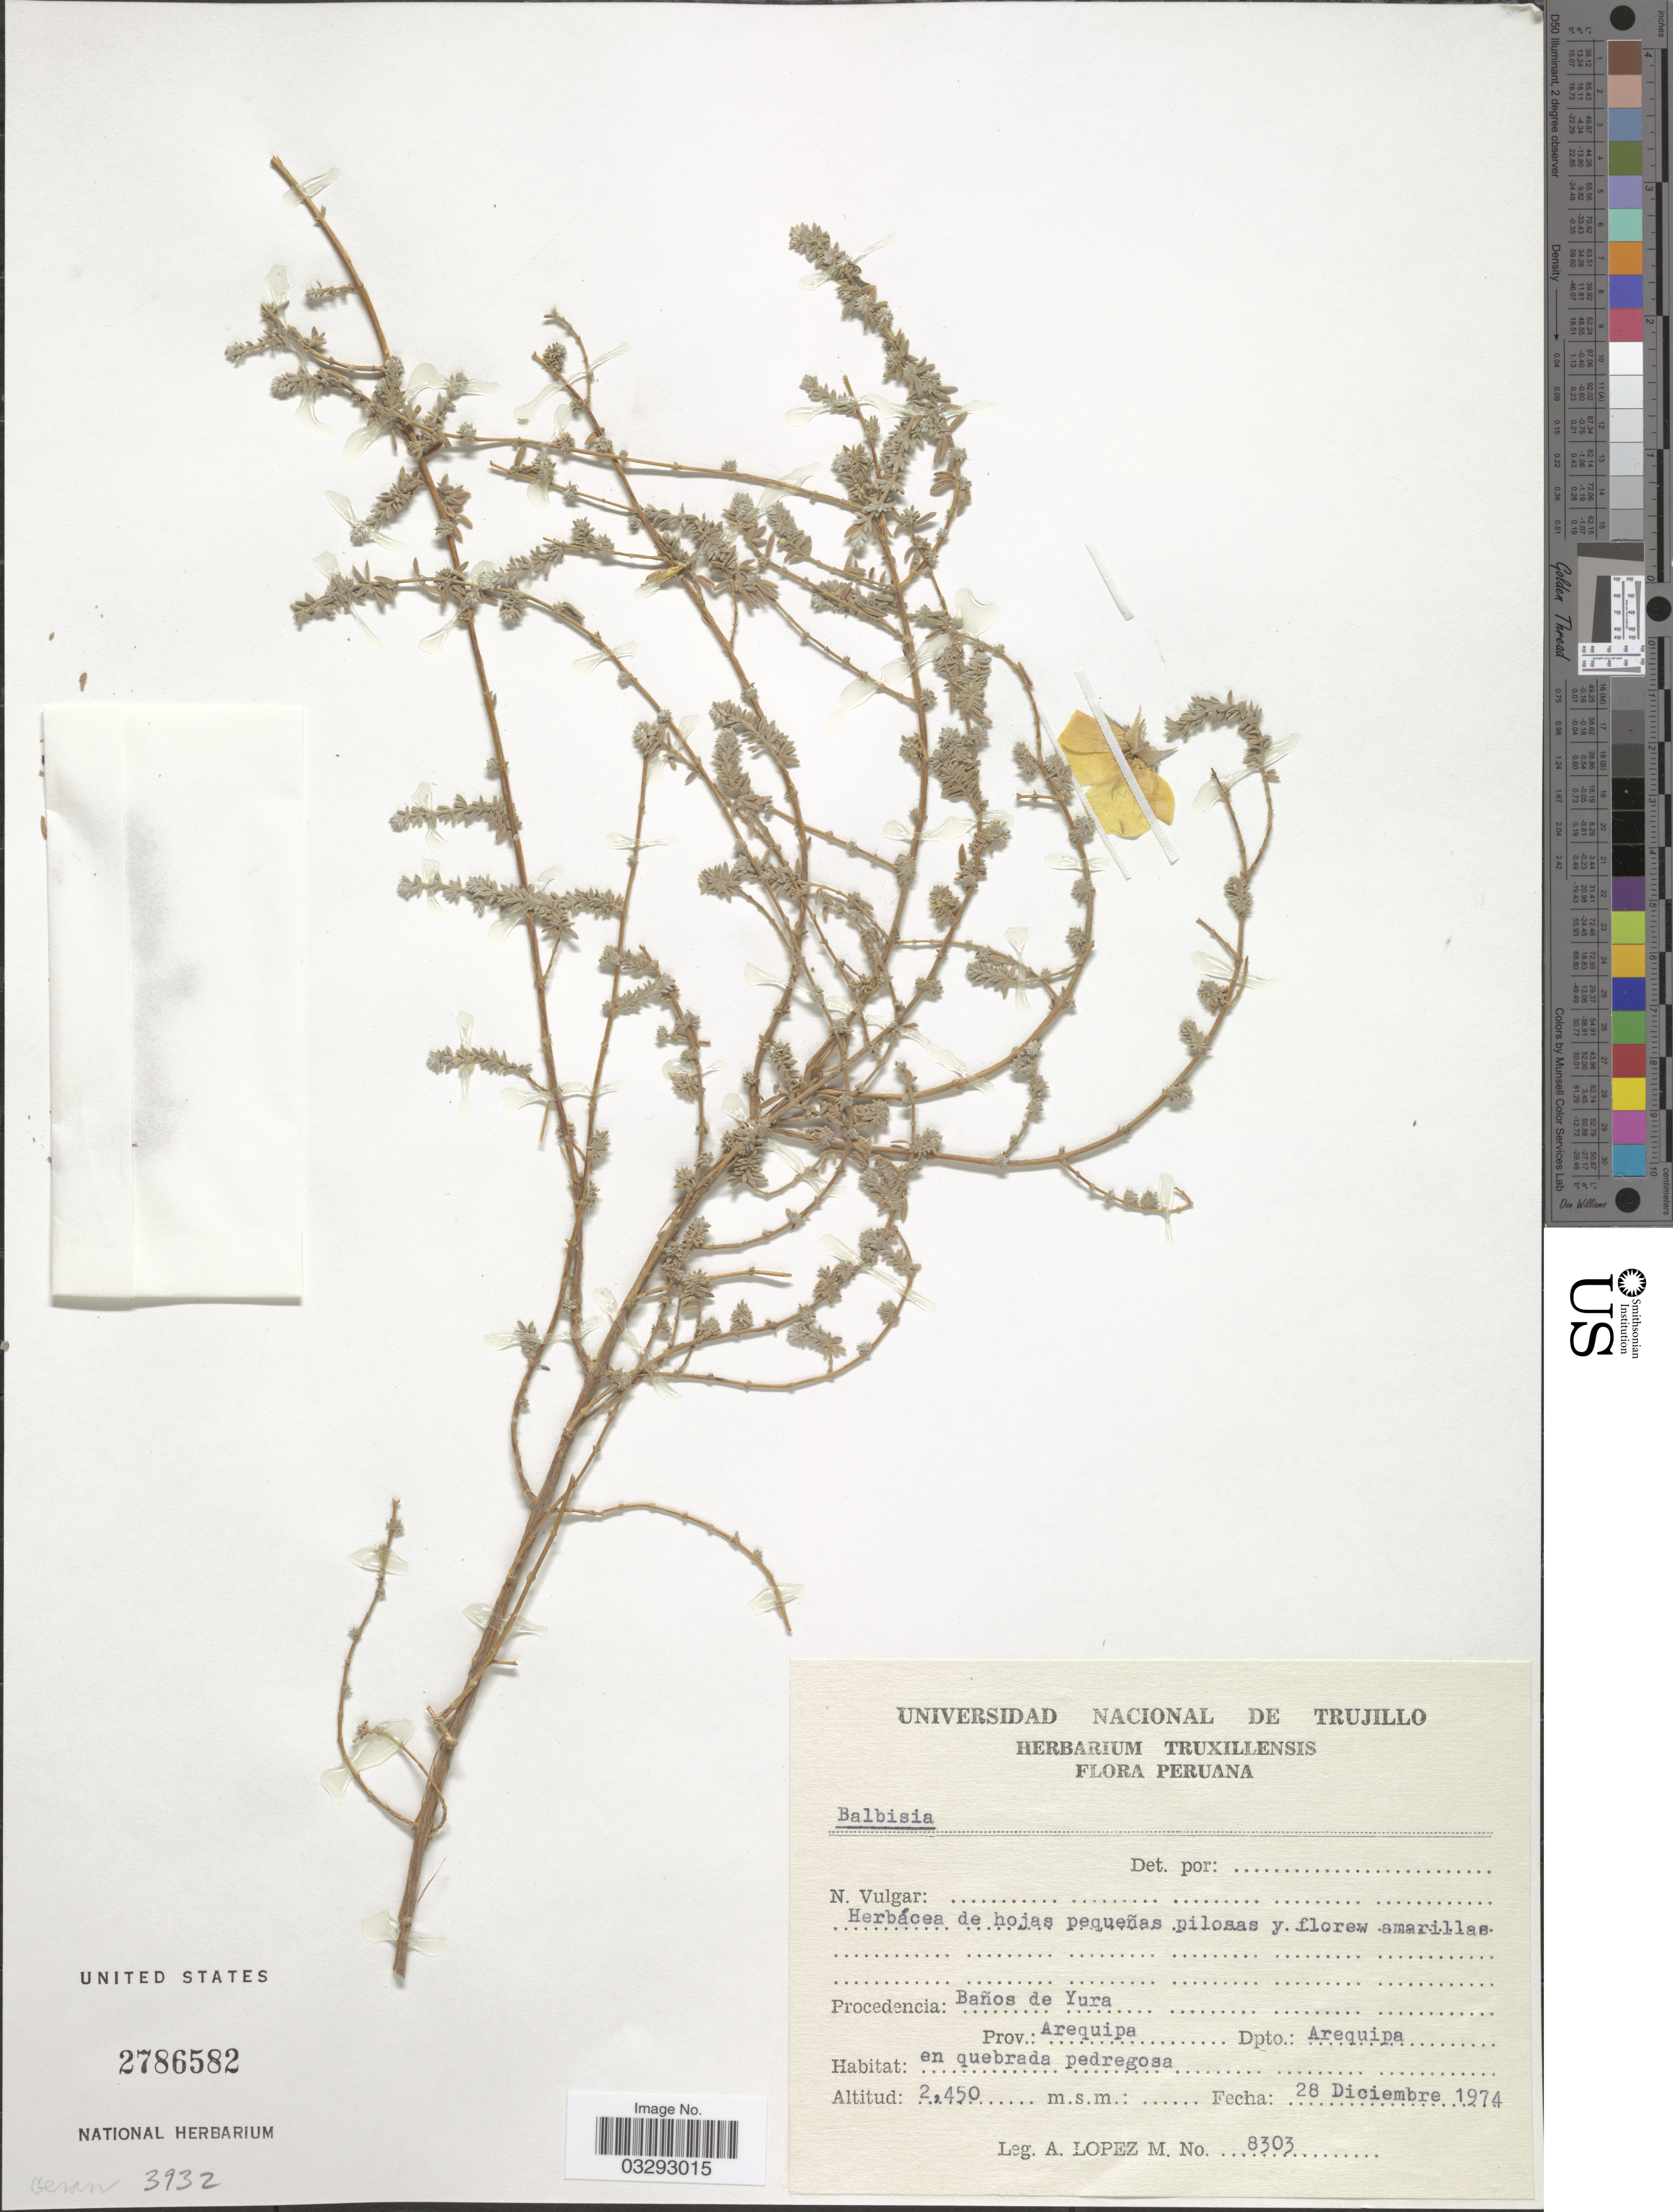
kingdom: Plantae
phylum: Tracheophyta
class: Magnoliopsida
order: Geraniales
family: Vivianiaceae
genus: Balbisia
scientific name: Balbisia sp.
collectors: A. López M.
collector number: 8303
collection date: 1974-12-28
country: Peru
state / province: Arequipa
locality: Procedencia: Baños de Yura. Prov.: Arequipa. Dpto.: Arequipa.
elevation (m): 2450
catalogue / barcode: US 2786582